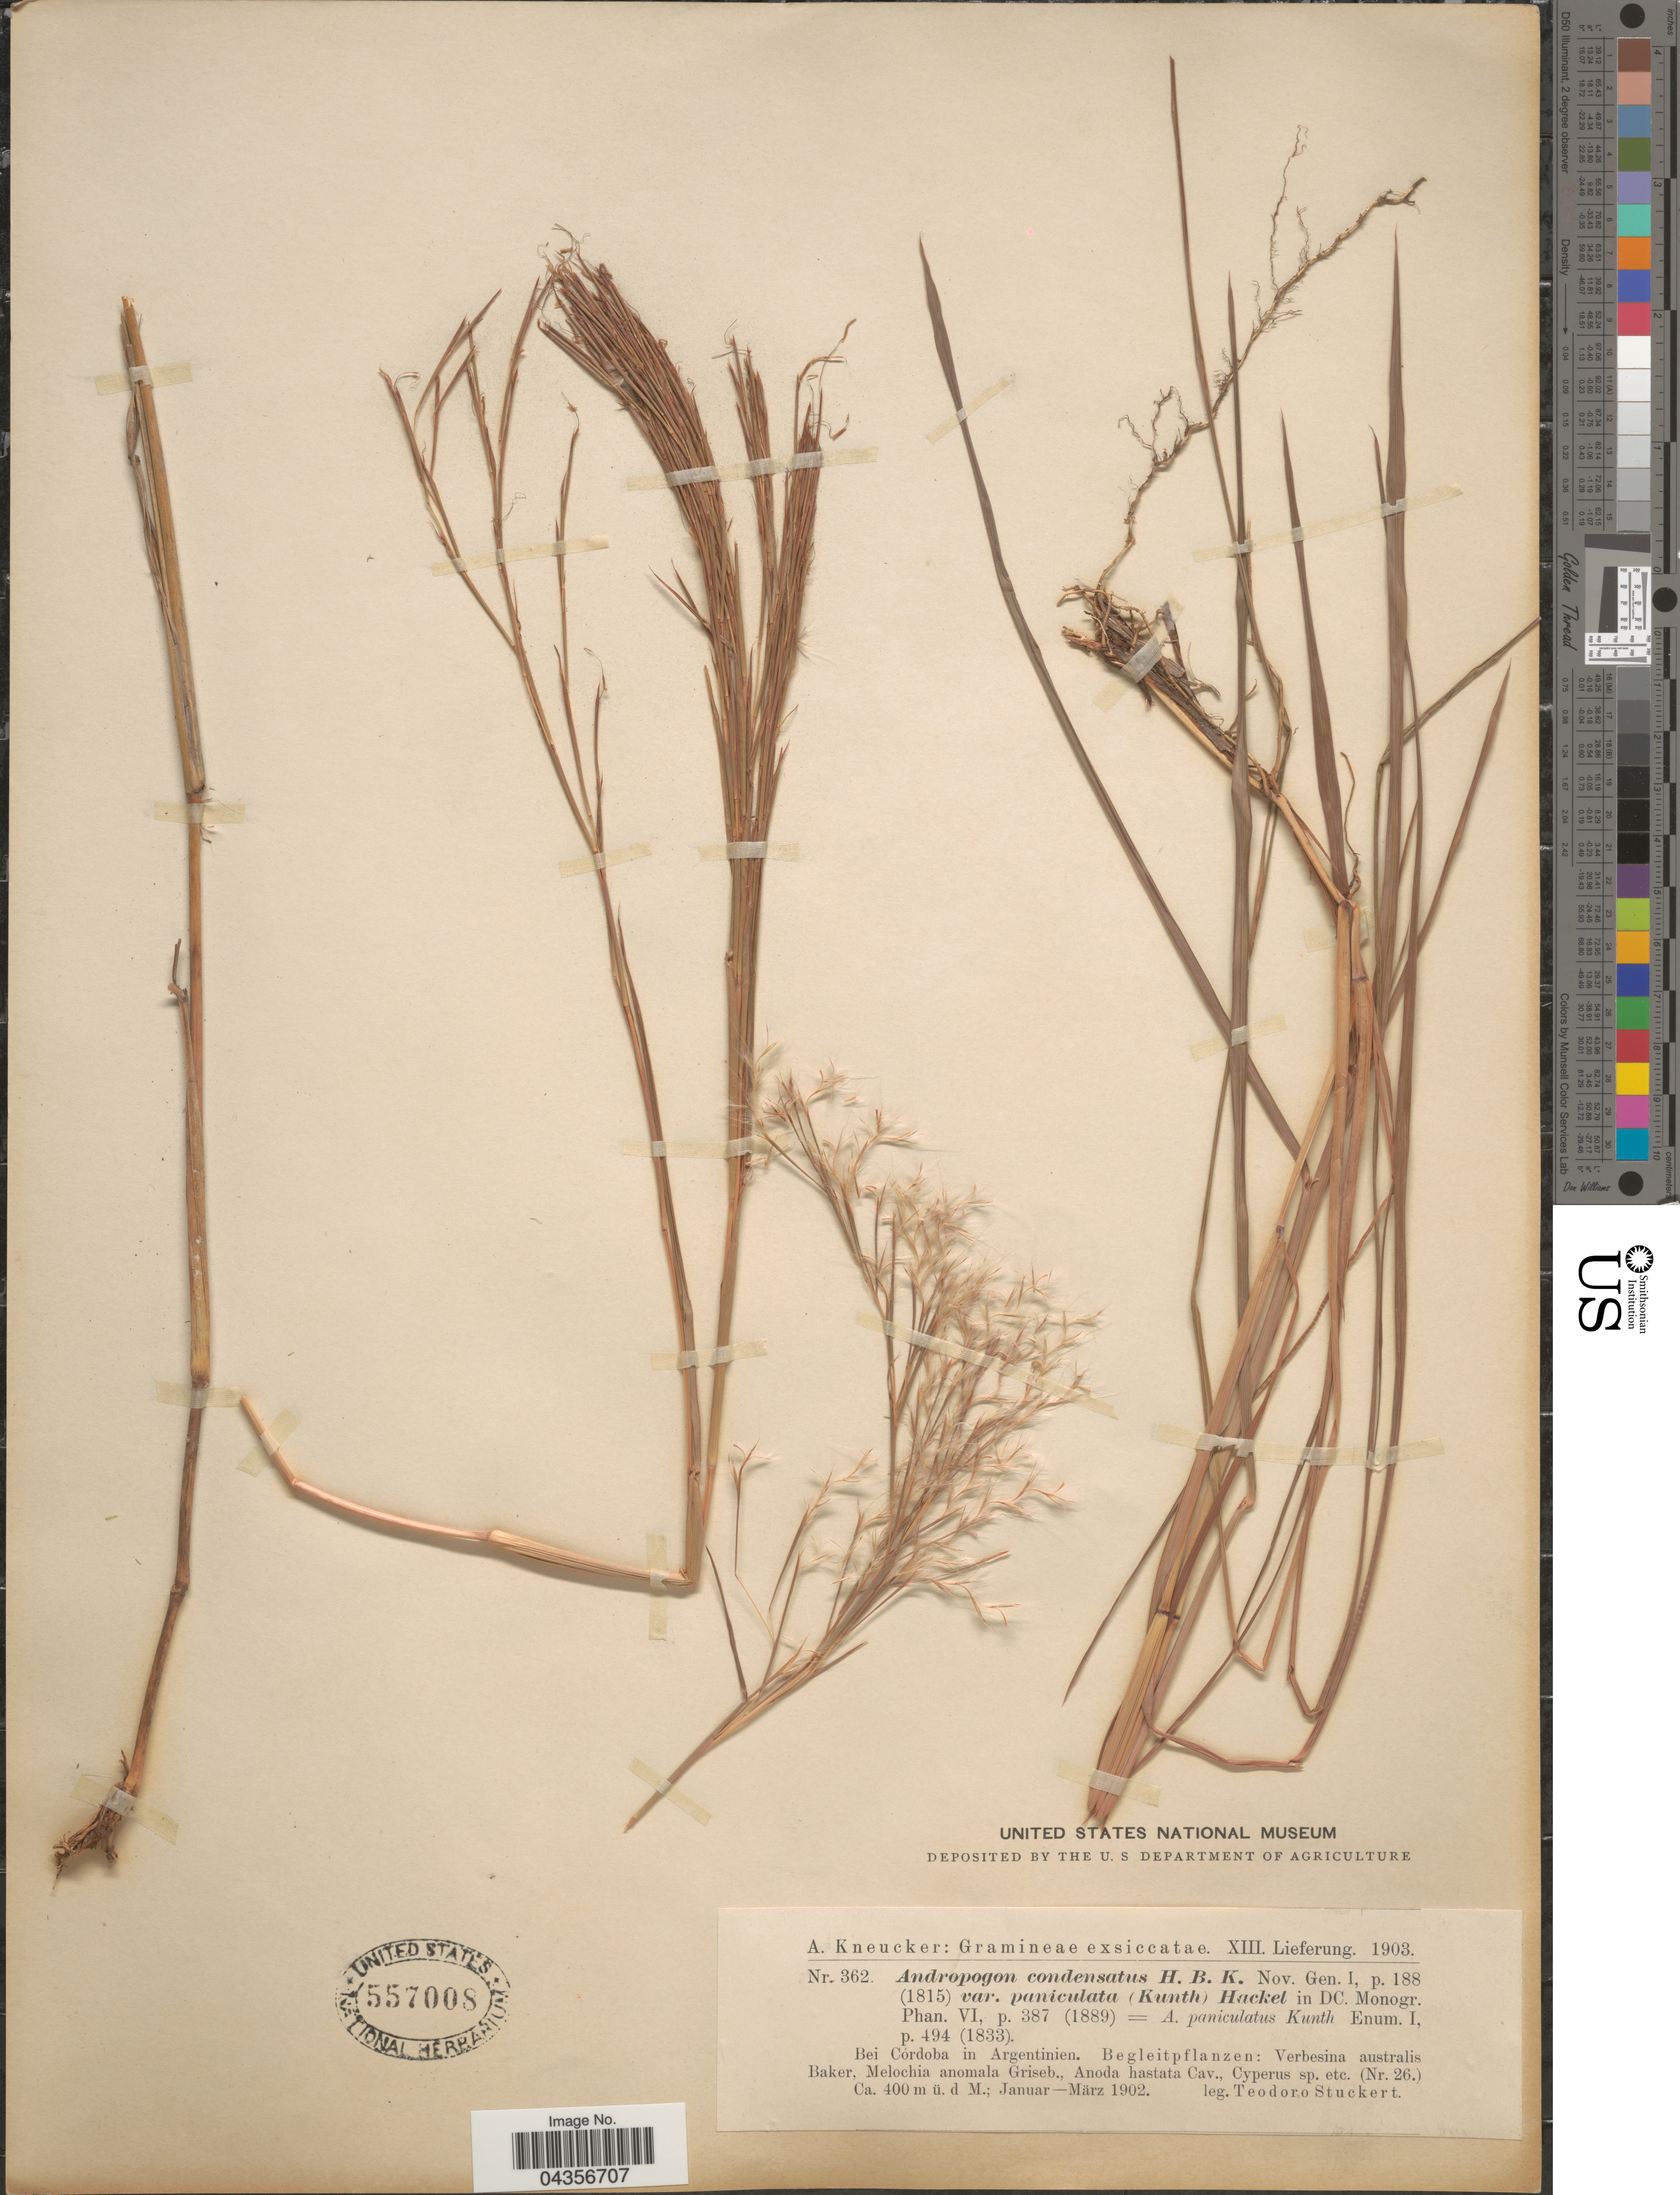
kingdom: Plantae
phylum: Tracheophyta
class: Liliopsida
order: Poales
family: Poaceae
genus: Schizachyrium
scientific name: Schizachyrium microstachyum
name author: (Desv. ex Ham.) Roseng. et al.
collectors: T. Stuckert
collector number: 362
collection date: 1902-03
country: Argentina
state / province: Cordoba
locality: Bei Córdoba in Argentinien.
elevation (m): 400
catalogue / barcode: US 557008